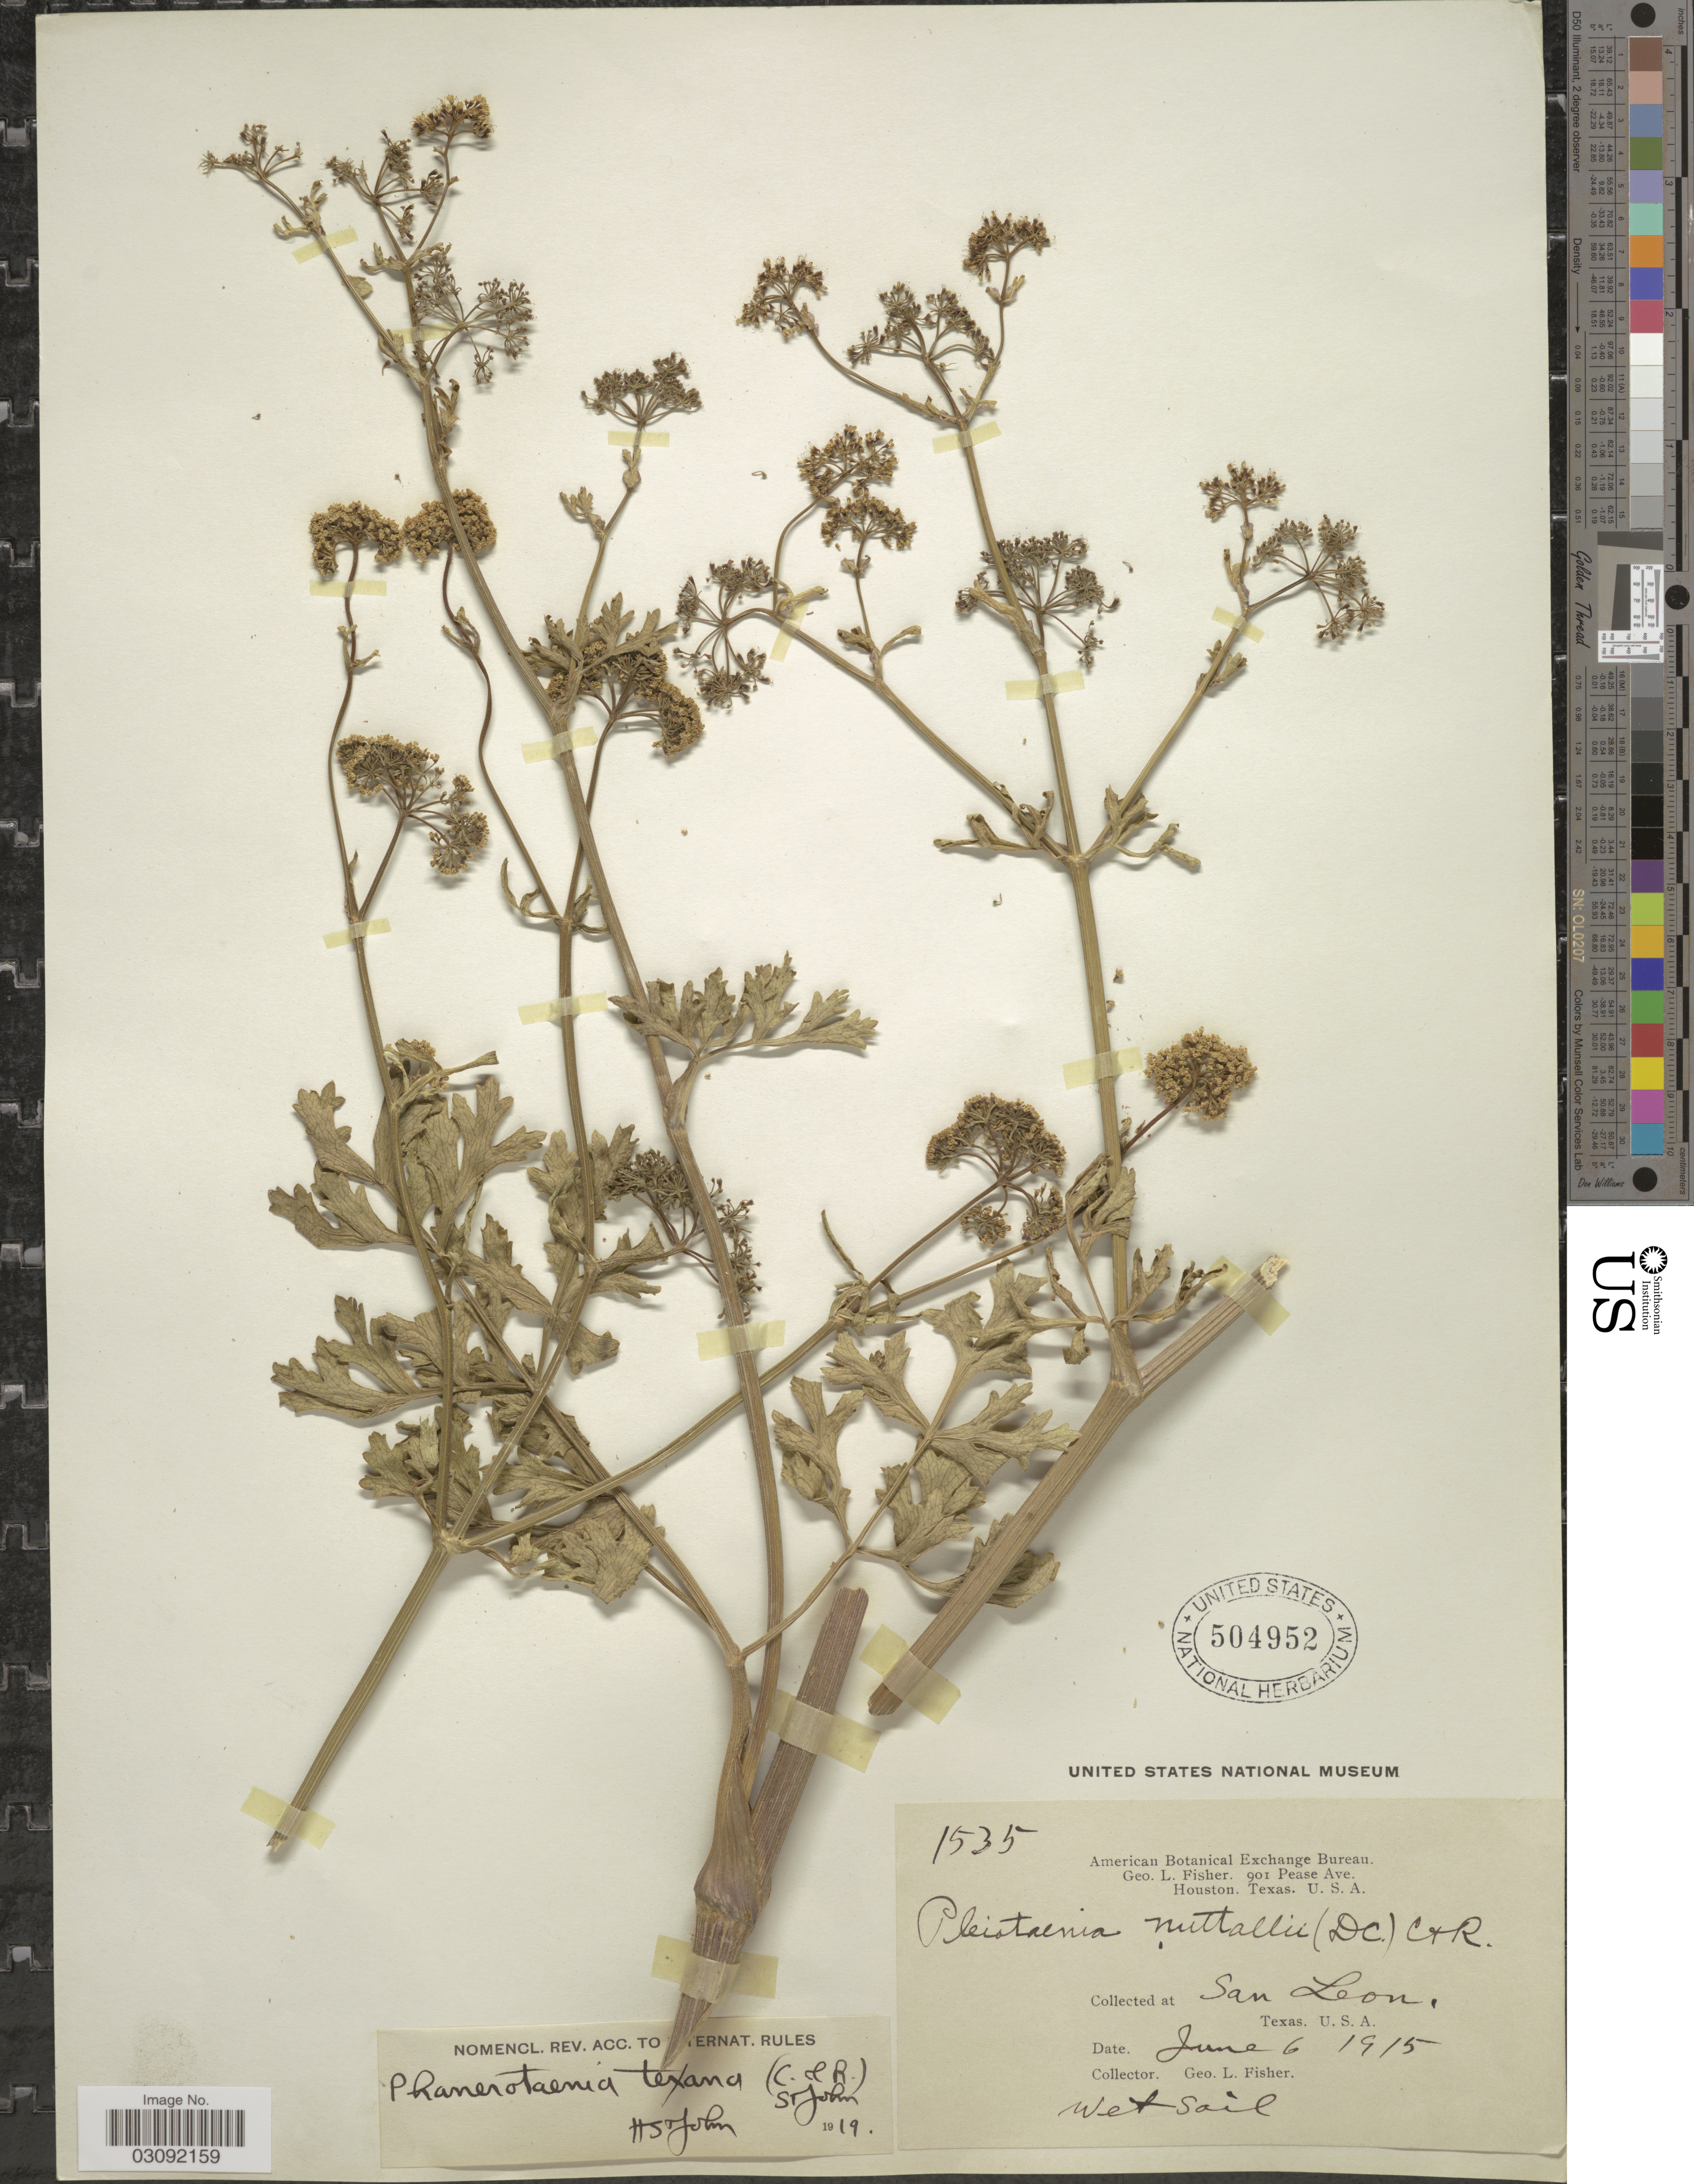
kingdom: Plantae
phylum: Tracheophyta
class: Magnoliopsida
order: Apiales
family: Apiaceae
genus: Polytaenia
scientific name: Polytaenia nuttallii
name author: DC.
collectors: G. L. Fisher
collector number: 1535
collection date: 1915-06-06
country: United States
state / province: Texas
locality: San Leon, U. S. A.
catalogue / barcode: US 504952